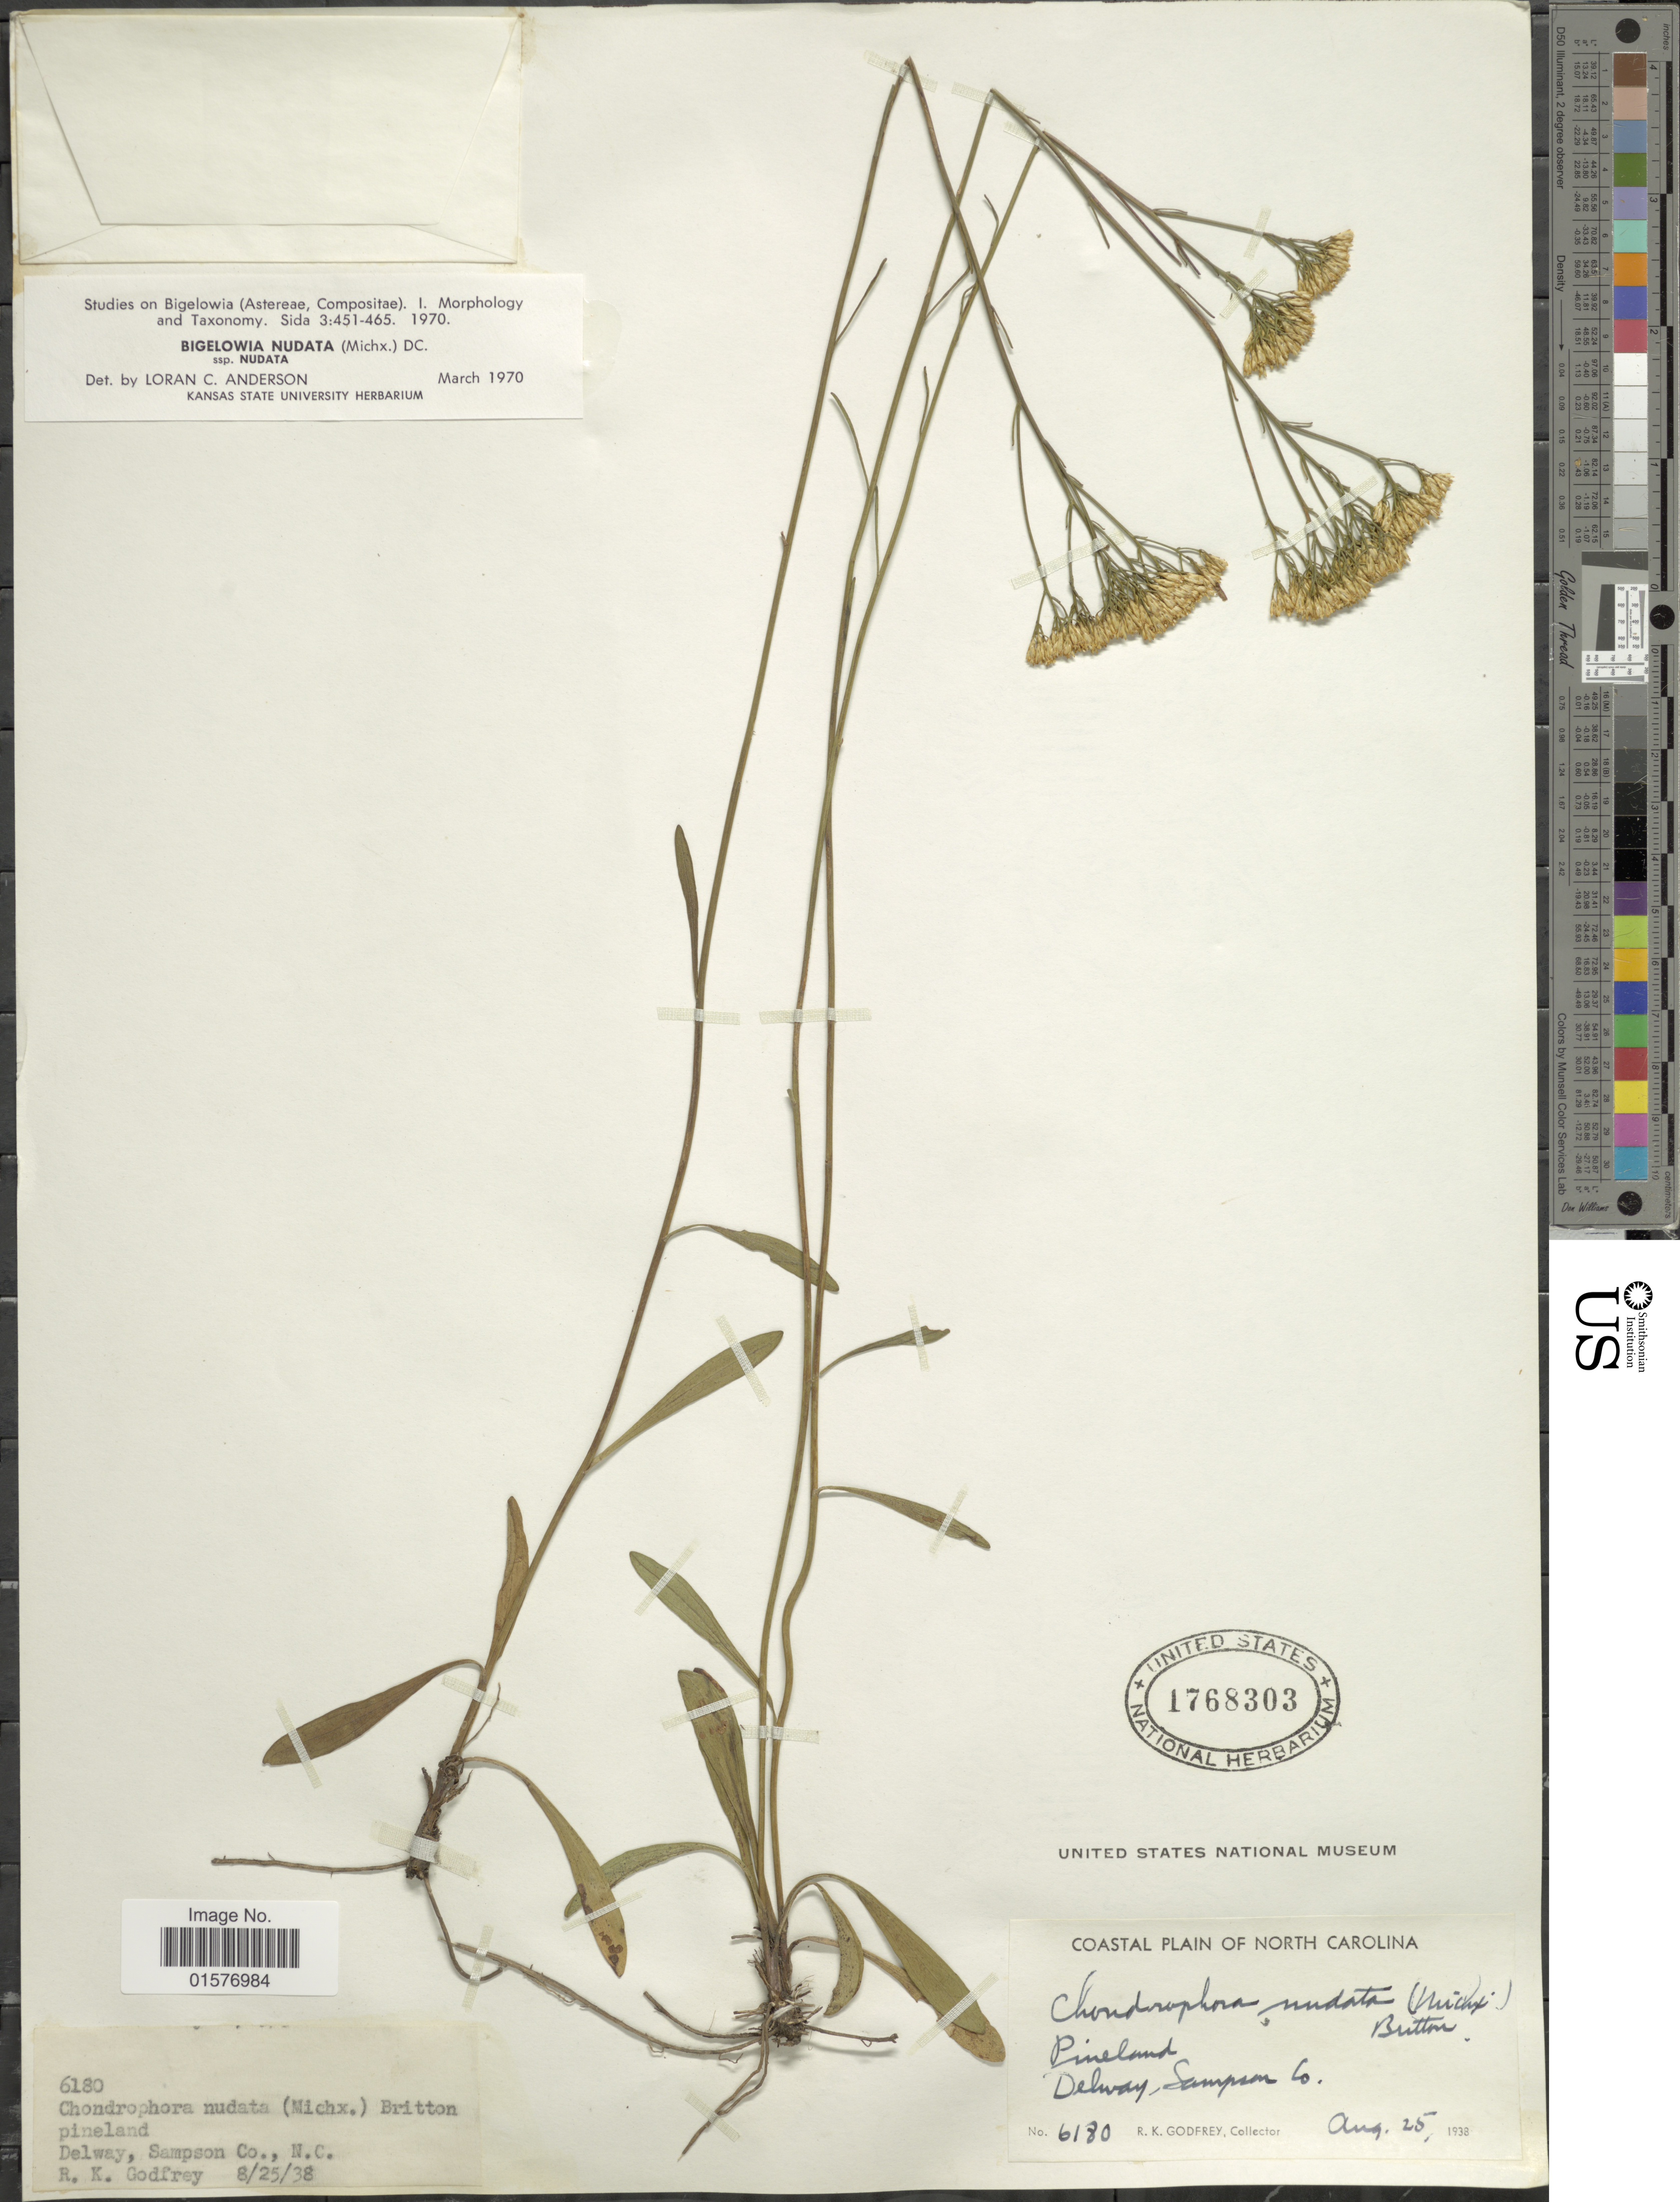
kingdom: Plantae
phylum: Tracheophyta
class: Magnoliopsida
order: Asterales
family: Asteraceae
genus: Bigelowia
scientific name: Bigelowia nudata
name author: (Michx.) DC.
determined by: Urbatsch, Lowell E., Curator (LSU), Louisiana State University (UNITED STATES)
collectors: R. K. Godfrey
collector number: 6180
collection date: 1938-08-25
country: United States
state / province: North Carolina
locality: Coastal Plain of North Carolina, Pineland, Delway Sampson Co.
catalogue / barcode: US 1768303